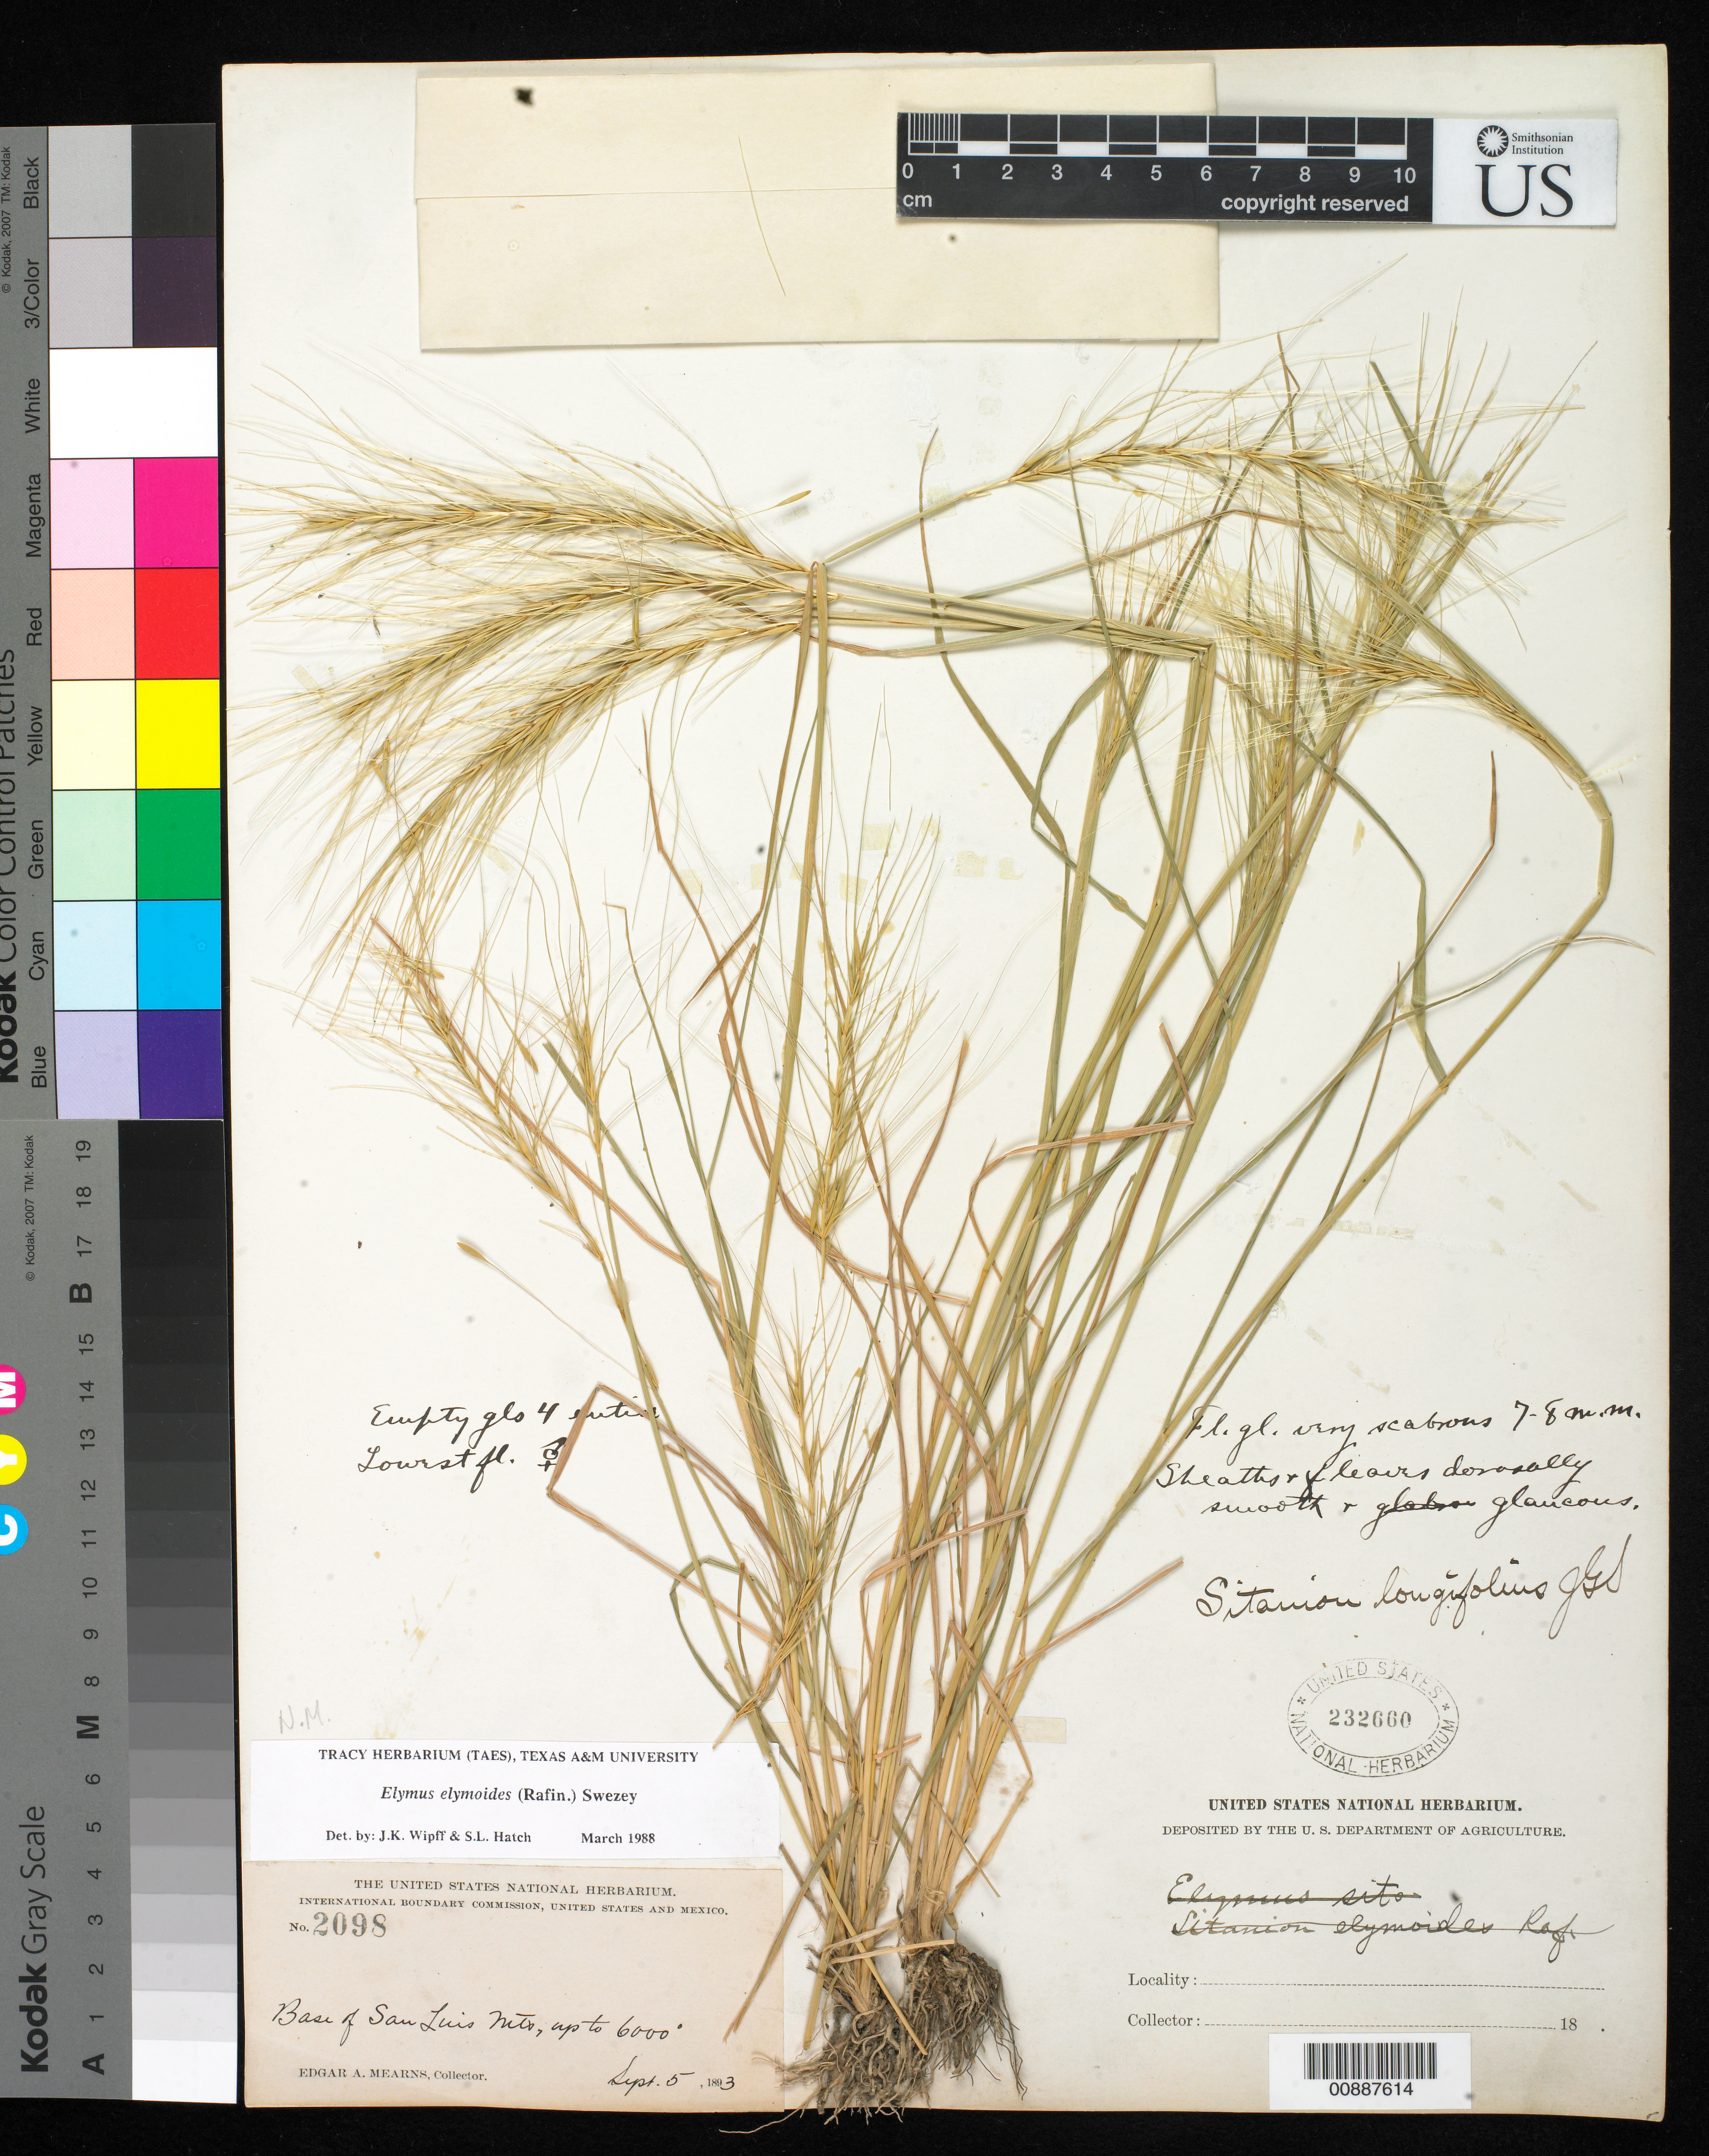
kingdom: Plantae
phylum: Tracheophyta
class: Liliopsida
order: Poales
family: Poaceae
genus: Elymus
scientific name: Elymus elymoides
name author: (Raf.) Swezey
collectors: E. A. Mearns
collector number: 2098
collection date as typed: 05 Sep 1893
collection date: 1893-09-05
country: United States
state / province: New Mexico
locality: Base of San Luis Mts.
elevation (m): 1829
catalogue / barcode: US 232660